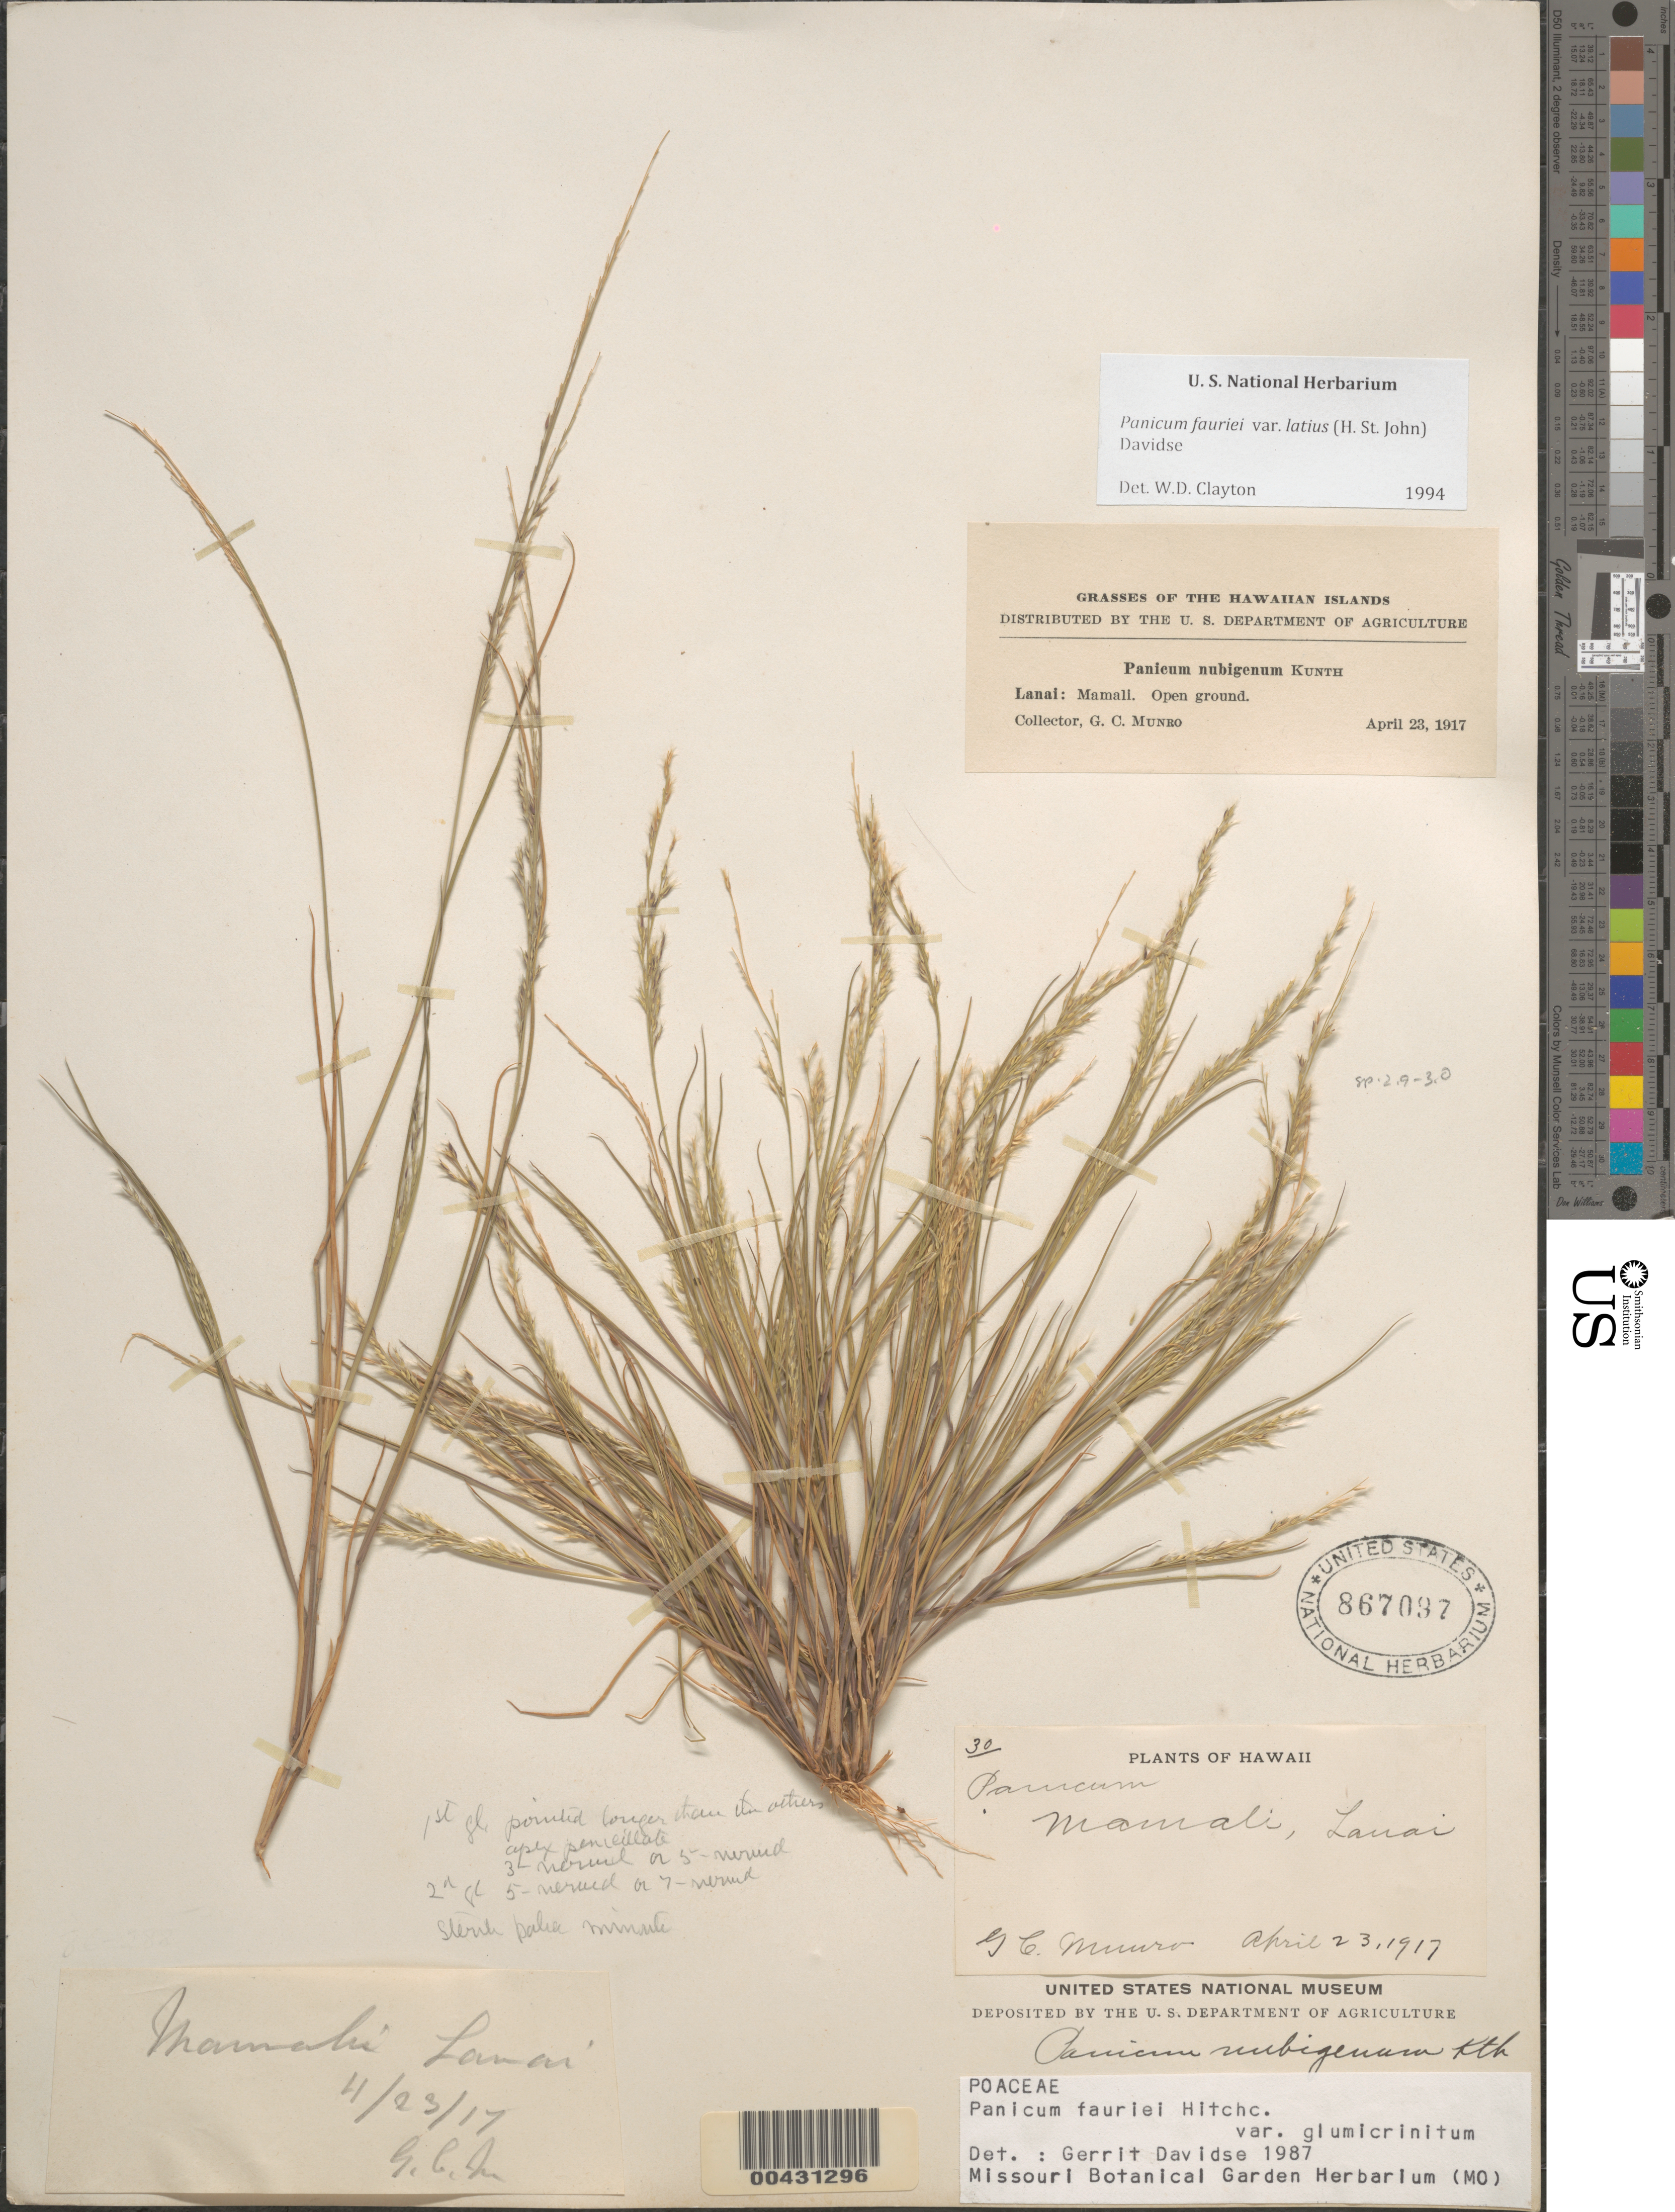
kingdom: Plantae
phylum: Tracheophyta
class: Liliopsida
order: Poales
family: Poaceae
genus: Panicum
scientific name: Panicum fauriei var. latius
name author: (H. St. John) Davidse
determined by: Clayton, W. D.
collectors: G. C. Munro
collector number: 30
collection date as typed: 23 Apr 1917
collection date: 1917-04-23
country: United States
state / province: Hawaii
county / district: Maui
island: Lana'i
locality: Mamali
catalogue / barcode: US 867097